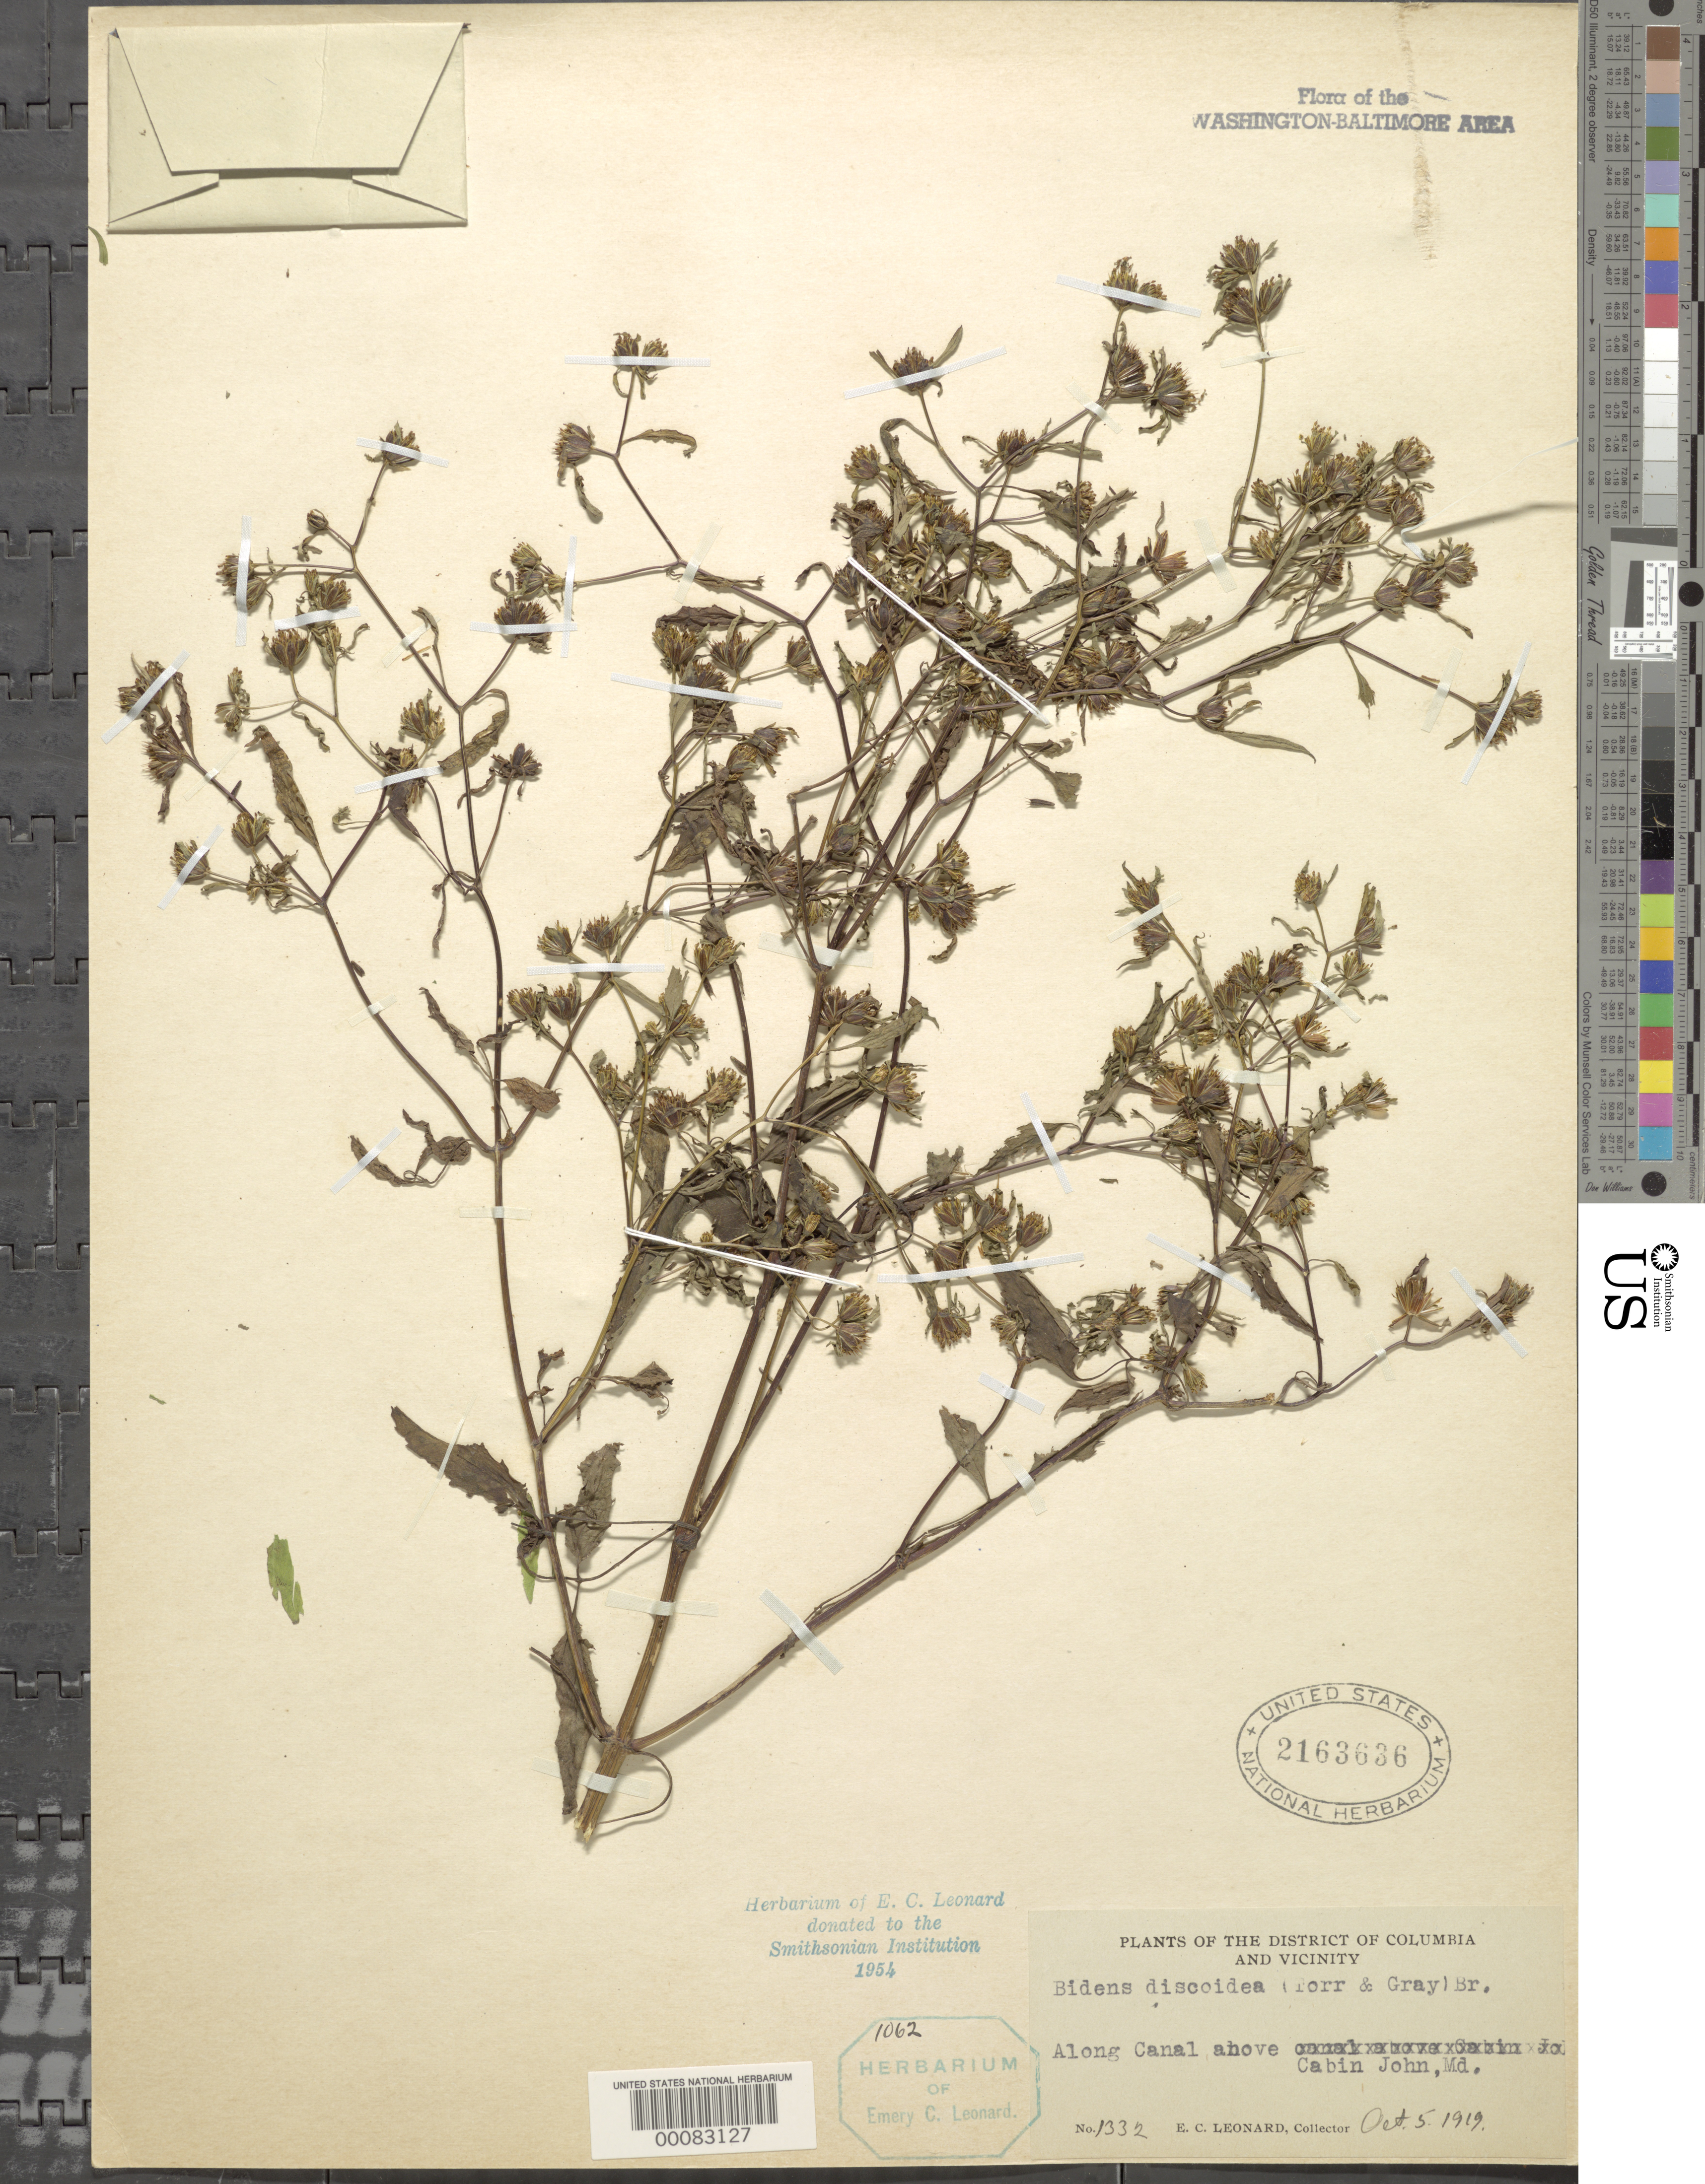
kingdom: Plantae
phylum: Tracheophyta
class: Magnoliopsida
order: Asterales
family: Asteraceae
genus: Bidens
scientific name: Bidens discoidea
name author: (Torr. & A. Gray) Britton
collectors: E. C. Leonard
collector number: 1332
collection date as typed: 05 Oct 1919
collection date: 1919-10-05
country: United States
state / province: Maryland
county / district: Montgomery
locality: Canal above Cabin John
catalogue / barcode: US 2163636